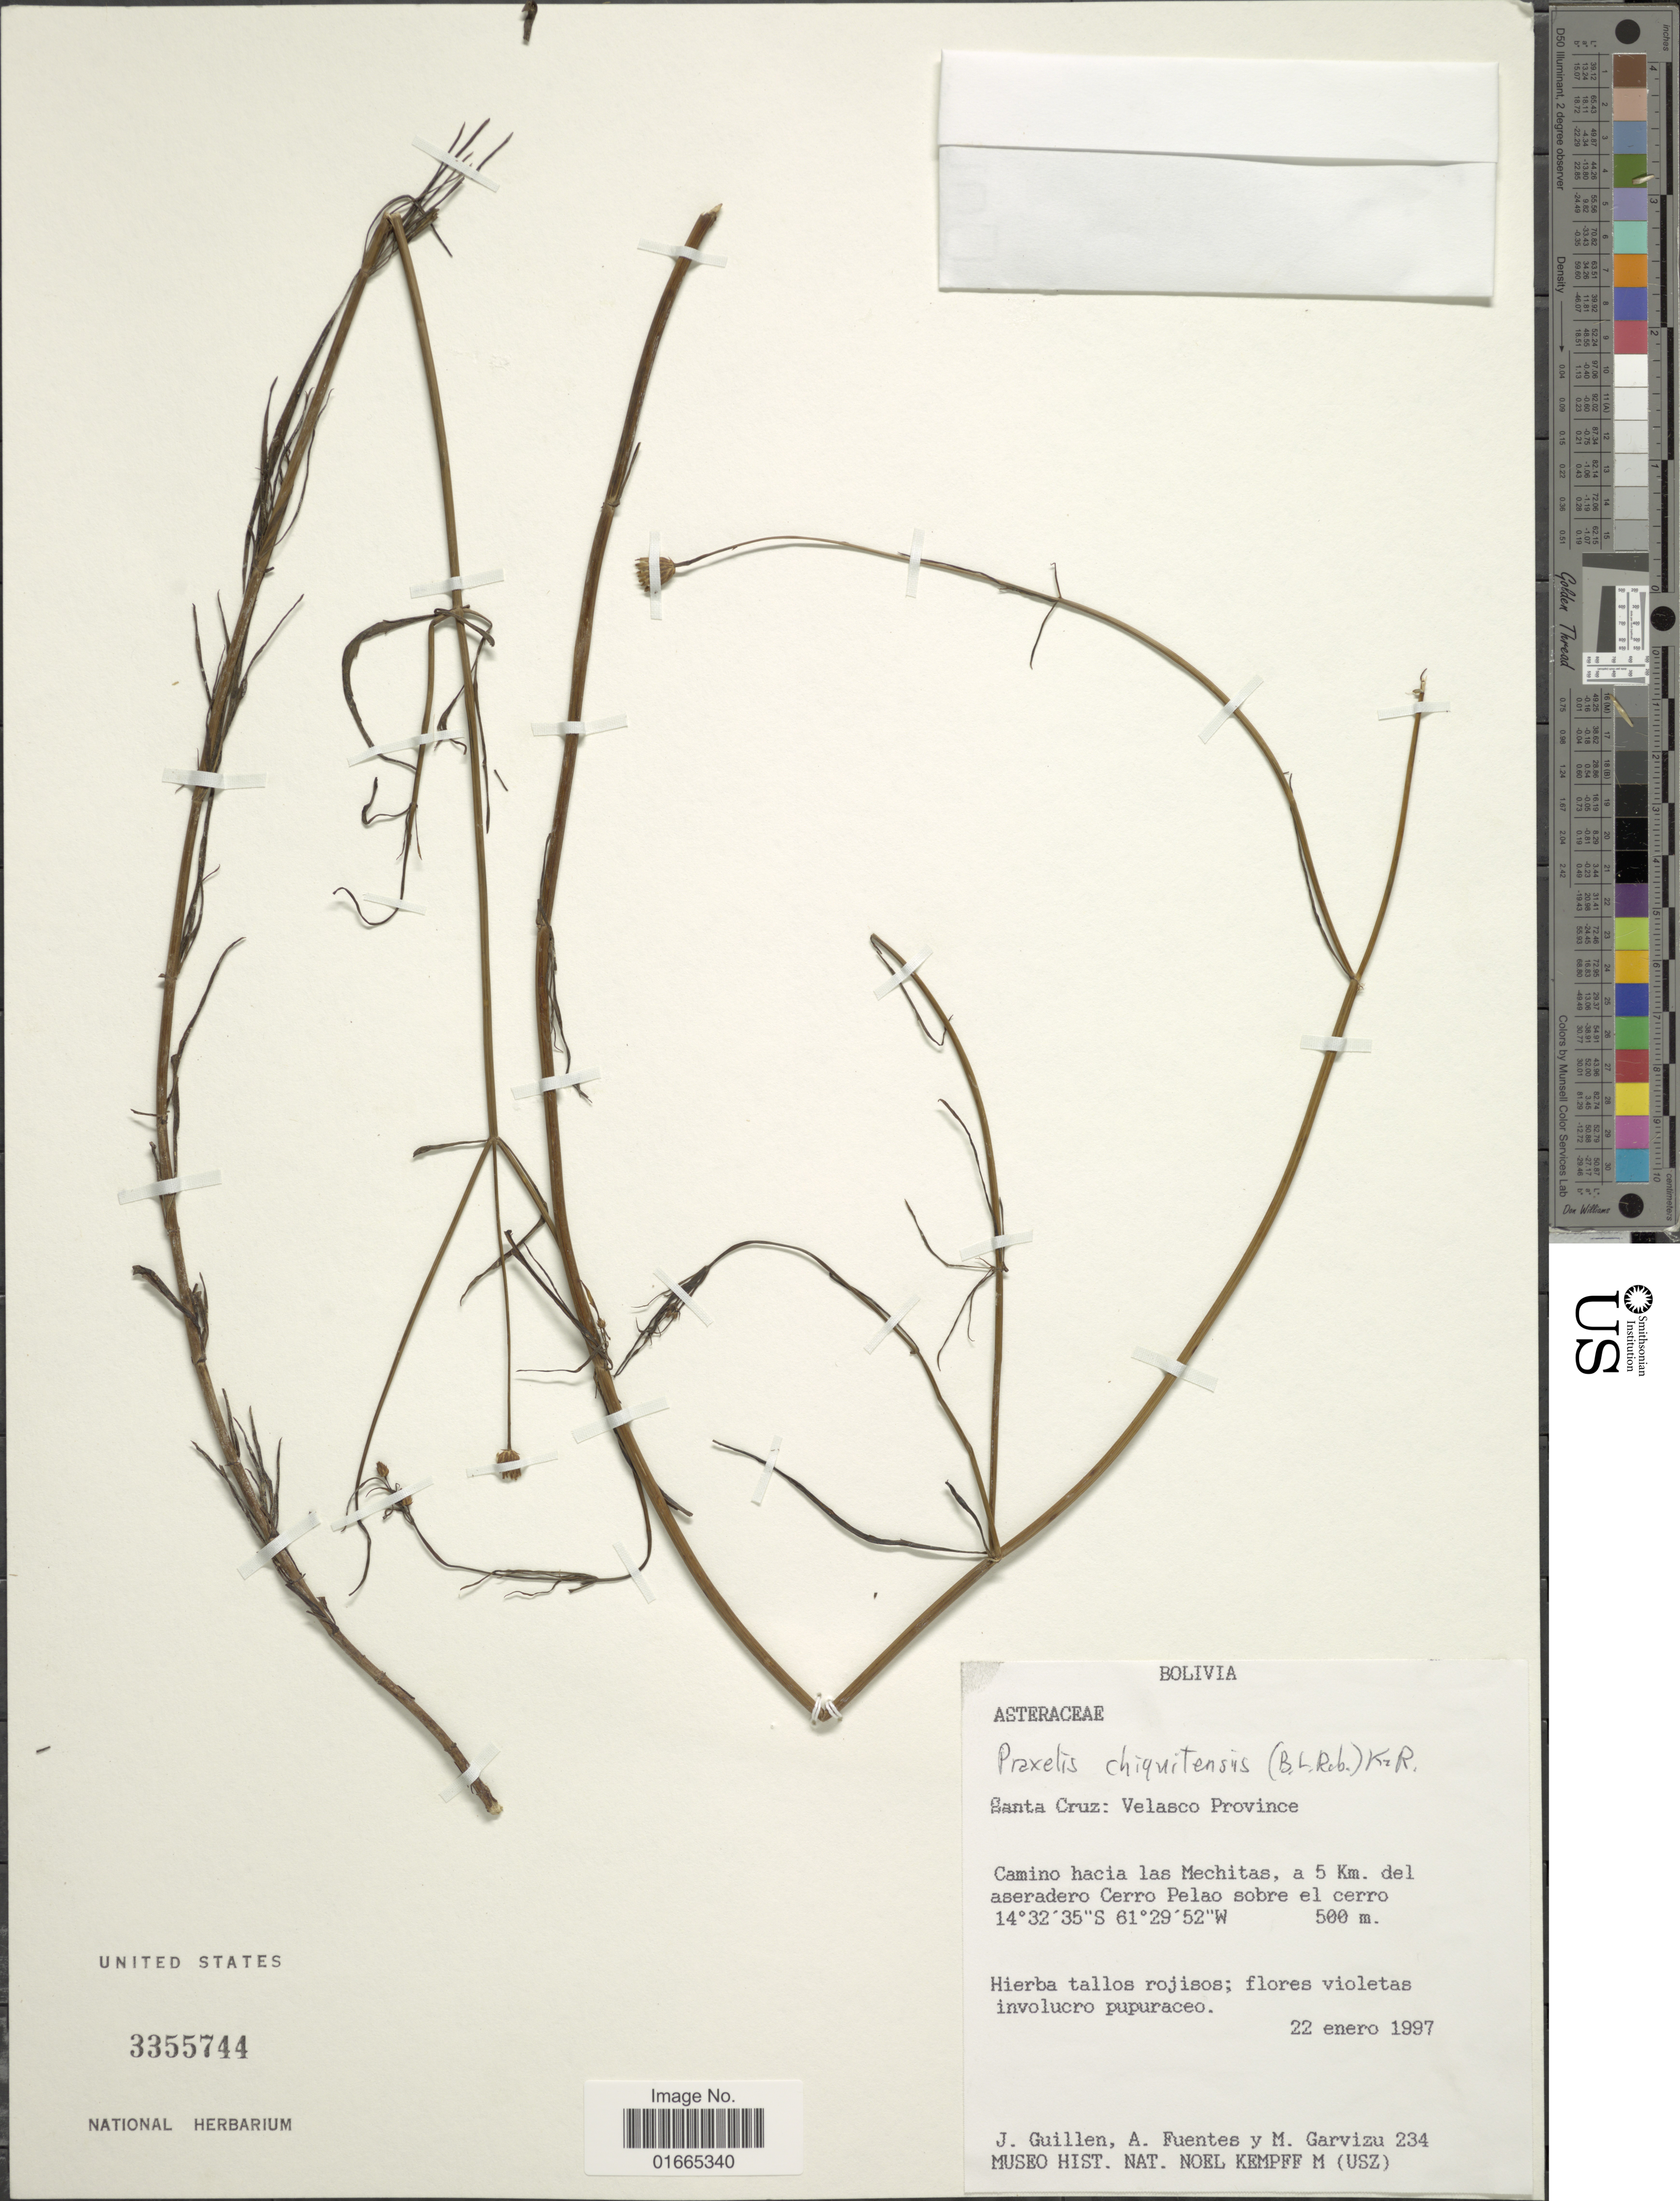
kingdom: Plantae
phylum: Tracheophyta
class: Magnoliopsida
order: Asterales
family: Asteraceae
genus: Praxelis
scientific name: Praxelis chiquitensis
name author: (B.L. Rob.) R.M. King & H. Rob.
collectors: J. Guillén, A. Fuentes & M. Garvizu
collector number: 234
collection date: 1997-01-22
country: Bolivia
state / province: Santa Cruz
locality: Santa Cruz: Velasco Province. Camino hacia las Mechitas, a 5 Km. del aseradero Cerro Pelao sobre el cerro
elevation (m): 500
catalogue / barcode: US 3355744